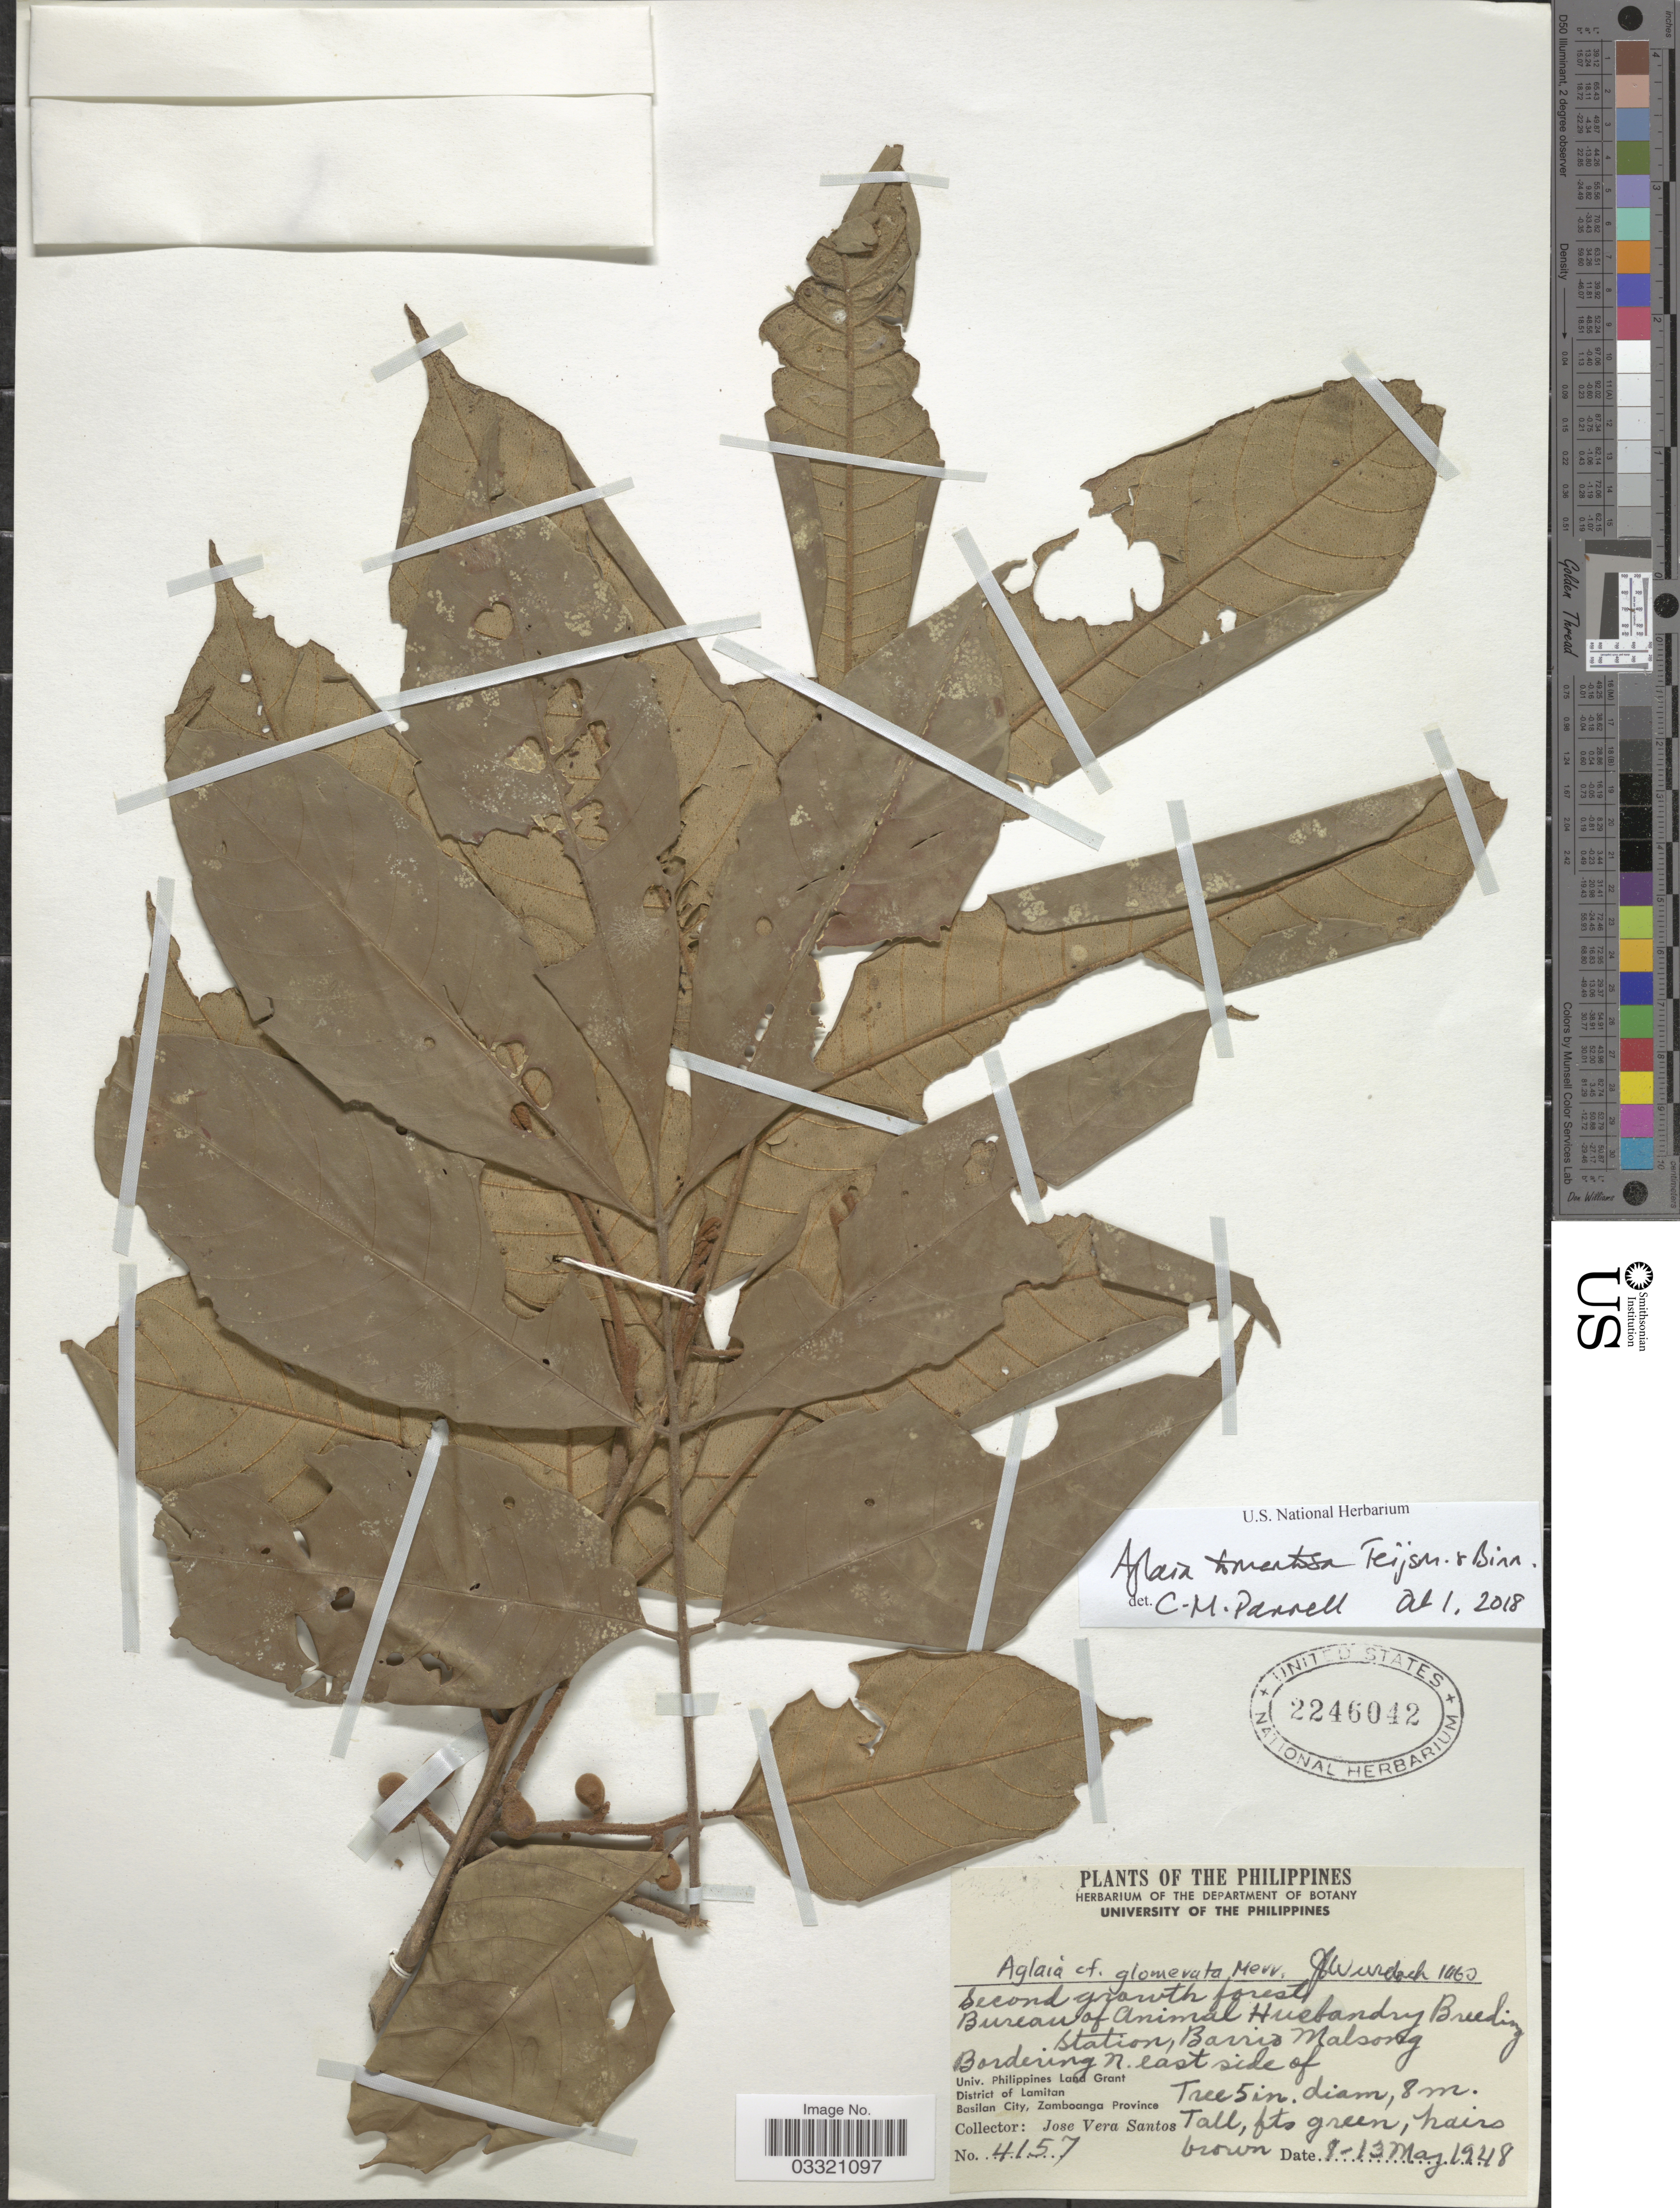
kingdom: Plantae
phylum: Tracheophyta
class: Magnoliopsida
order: Sapindales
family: Meliaceae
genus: Aglaia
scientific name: Aglaia tomentosa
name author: Teijsm. & Binn.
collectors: J. Santos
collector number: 4157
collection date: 1948-05-08/1948-05-13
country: Philippines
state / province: Muslim Mindanao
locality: Bureau of Animal Husbandry Breeding Station, [unsure placement] Barrio Malsong Bordering N. east side of Univ. Philippines Land Grant. District of Lamitan. Basilan City, Zamboanga Province.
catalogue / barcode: US 2246042